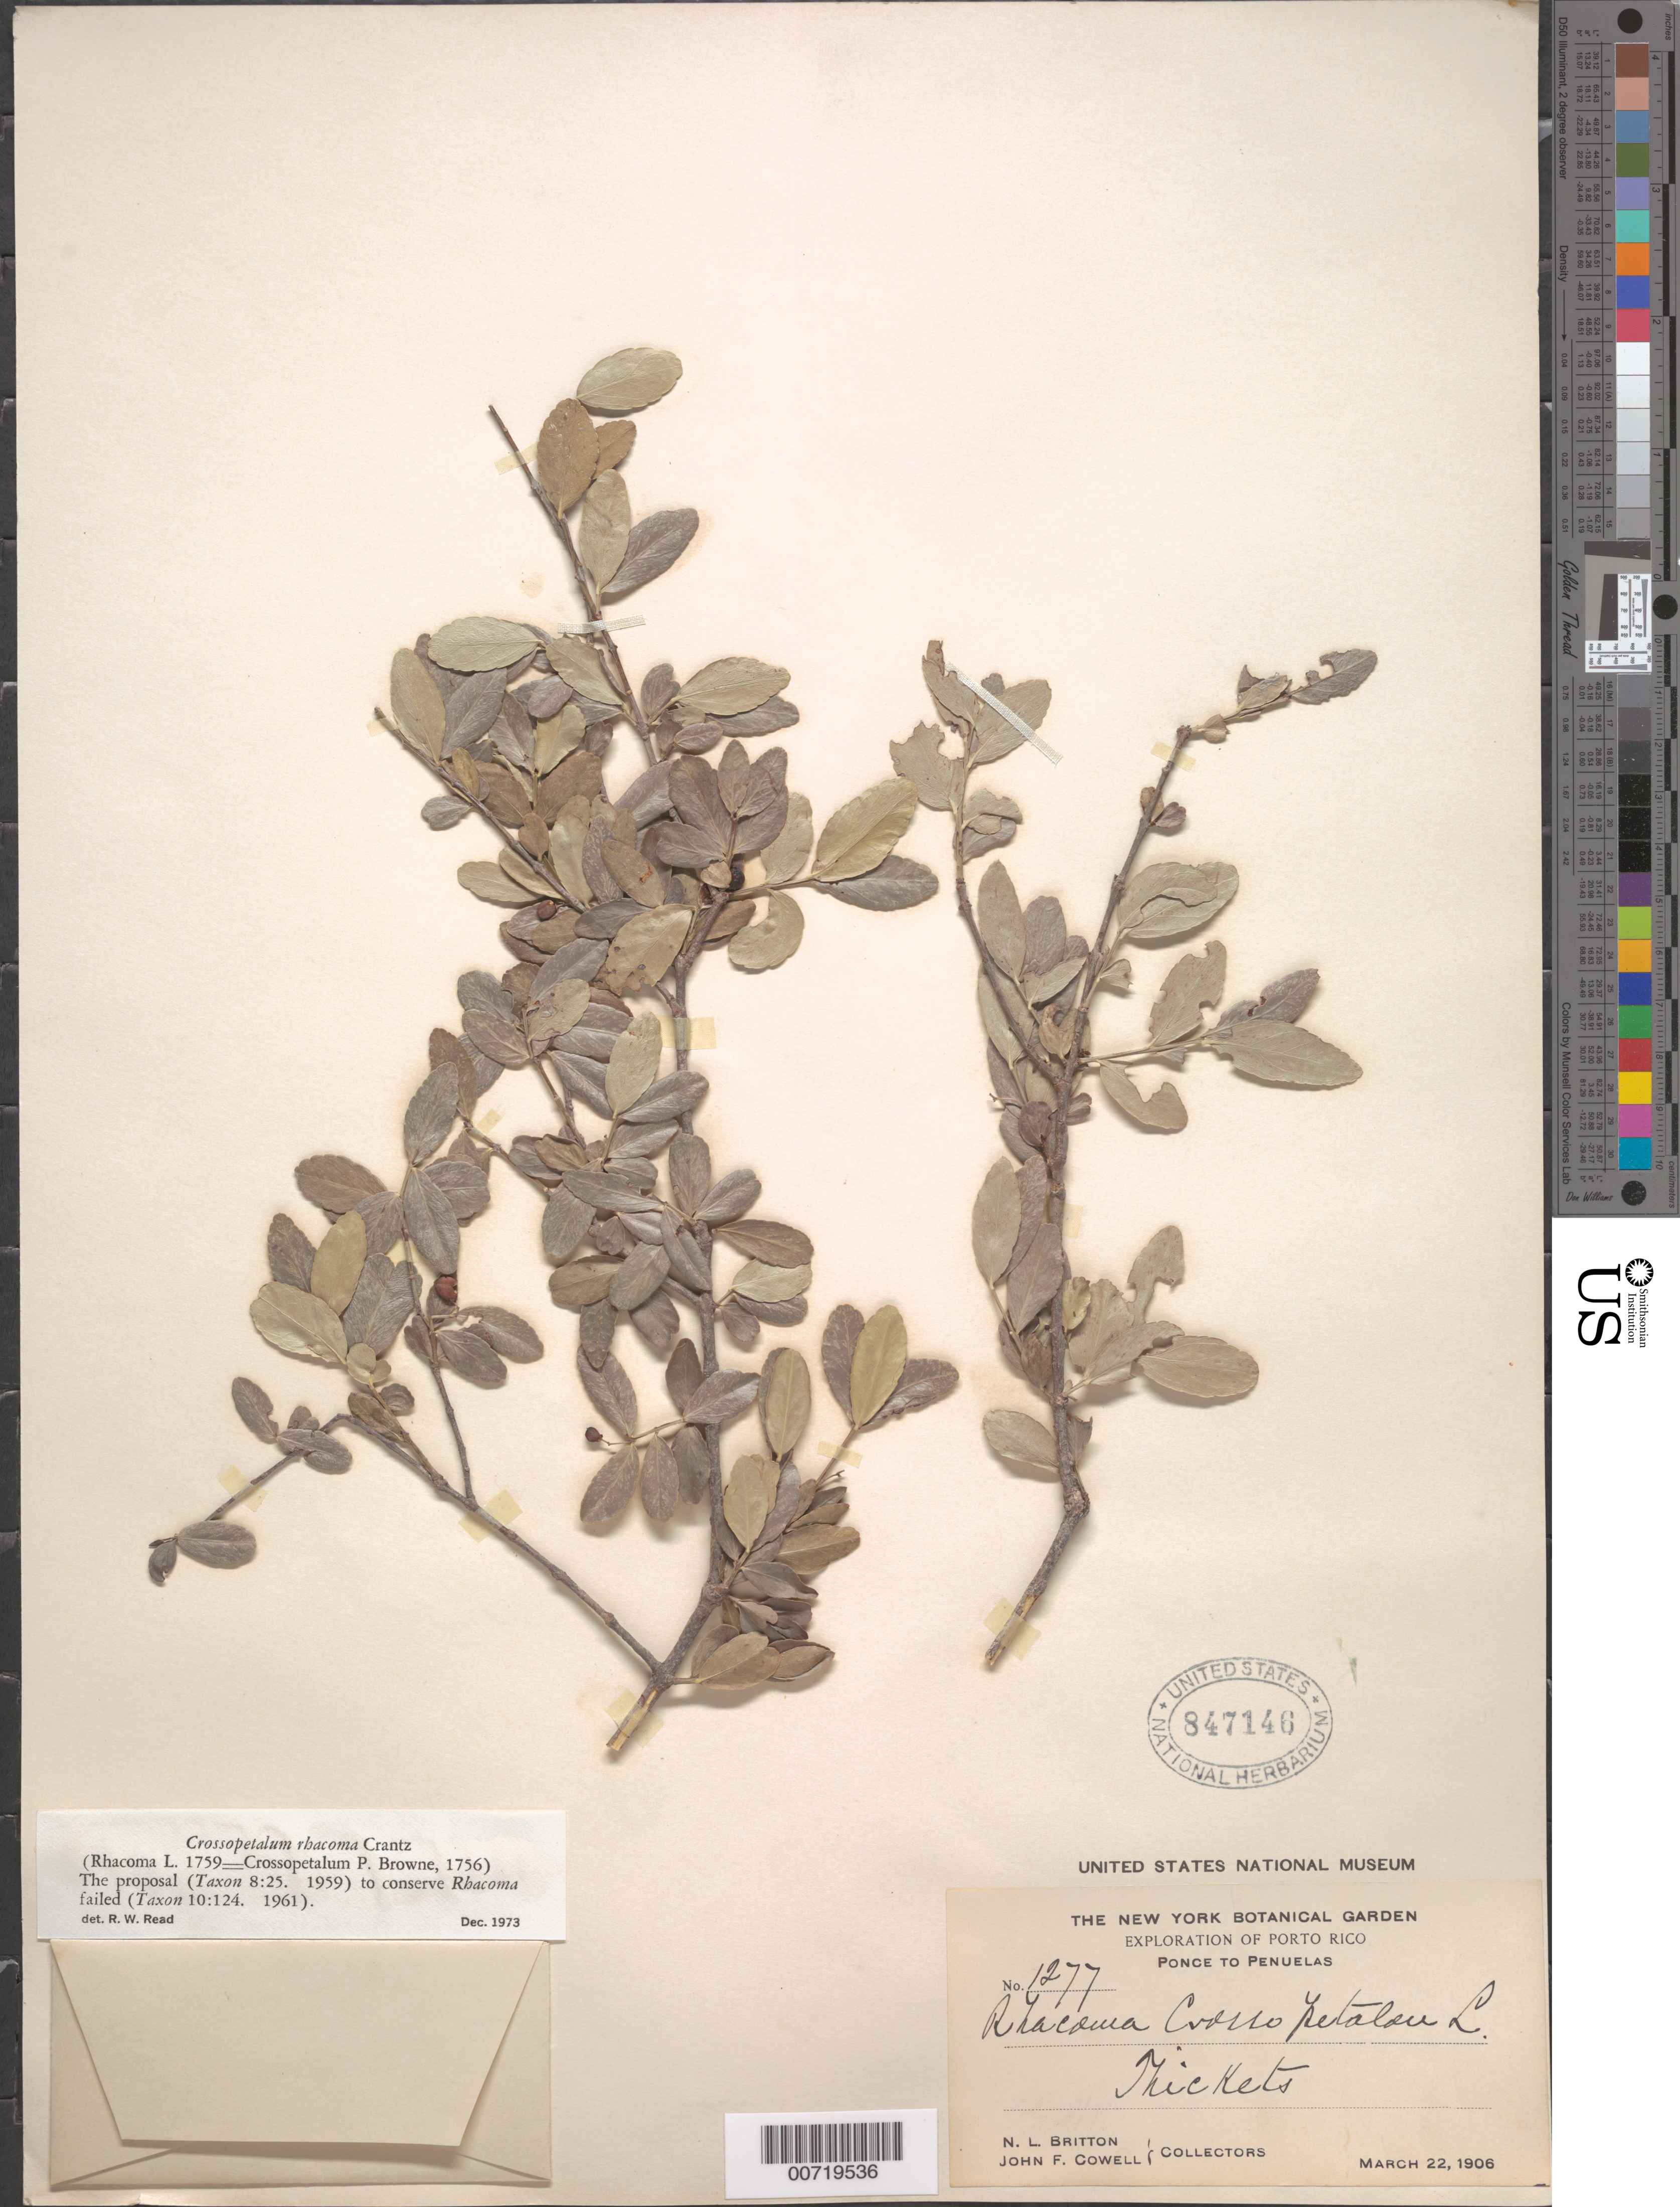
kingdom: Plantae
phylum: Tracheophyta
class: Magnoliopsida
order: Celastrales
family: Celastraceae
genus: Crossopetalum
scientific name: Crossopetalum rhacoma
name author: Crantz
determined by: Read, Robert W., (US), NMNH (UNITED STATES)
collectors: N. Britton & J. F. Cowell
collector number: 1277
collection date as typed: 22 Mar 1906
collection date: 1906-03-22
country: Puerto Rico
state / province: Ponce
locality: Ponce to Peñuelas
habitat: Thickets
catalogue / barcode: US 847146